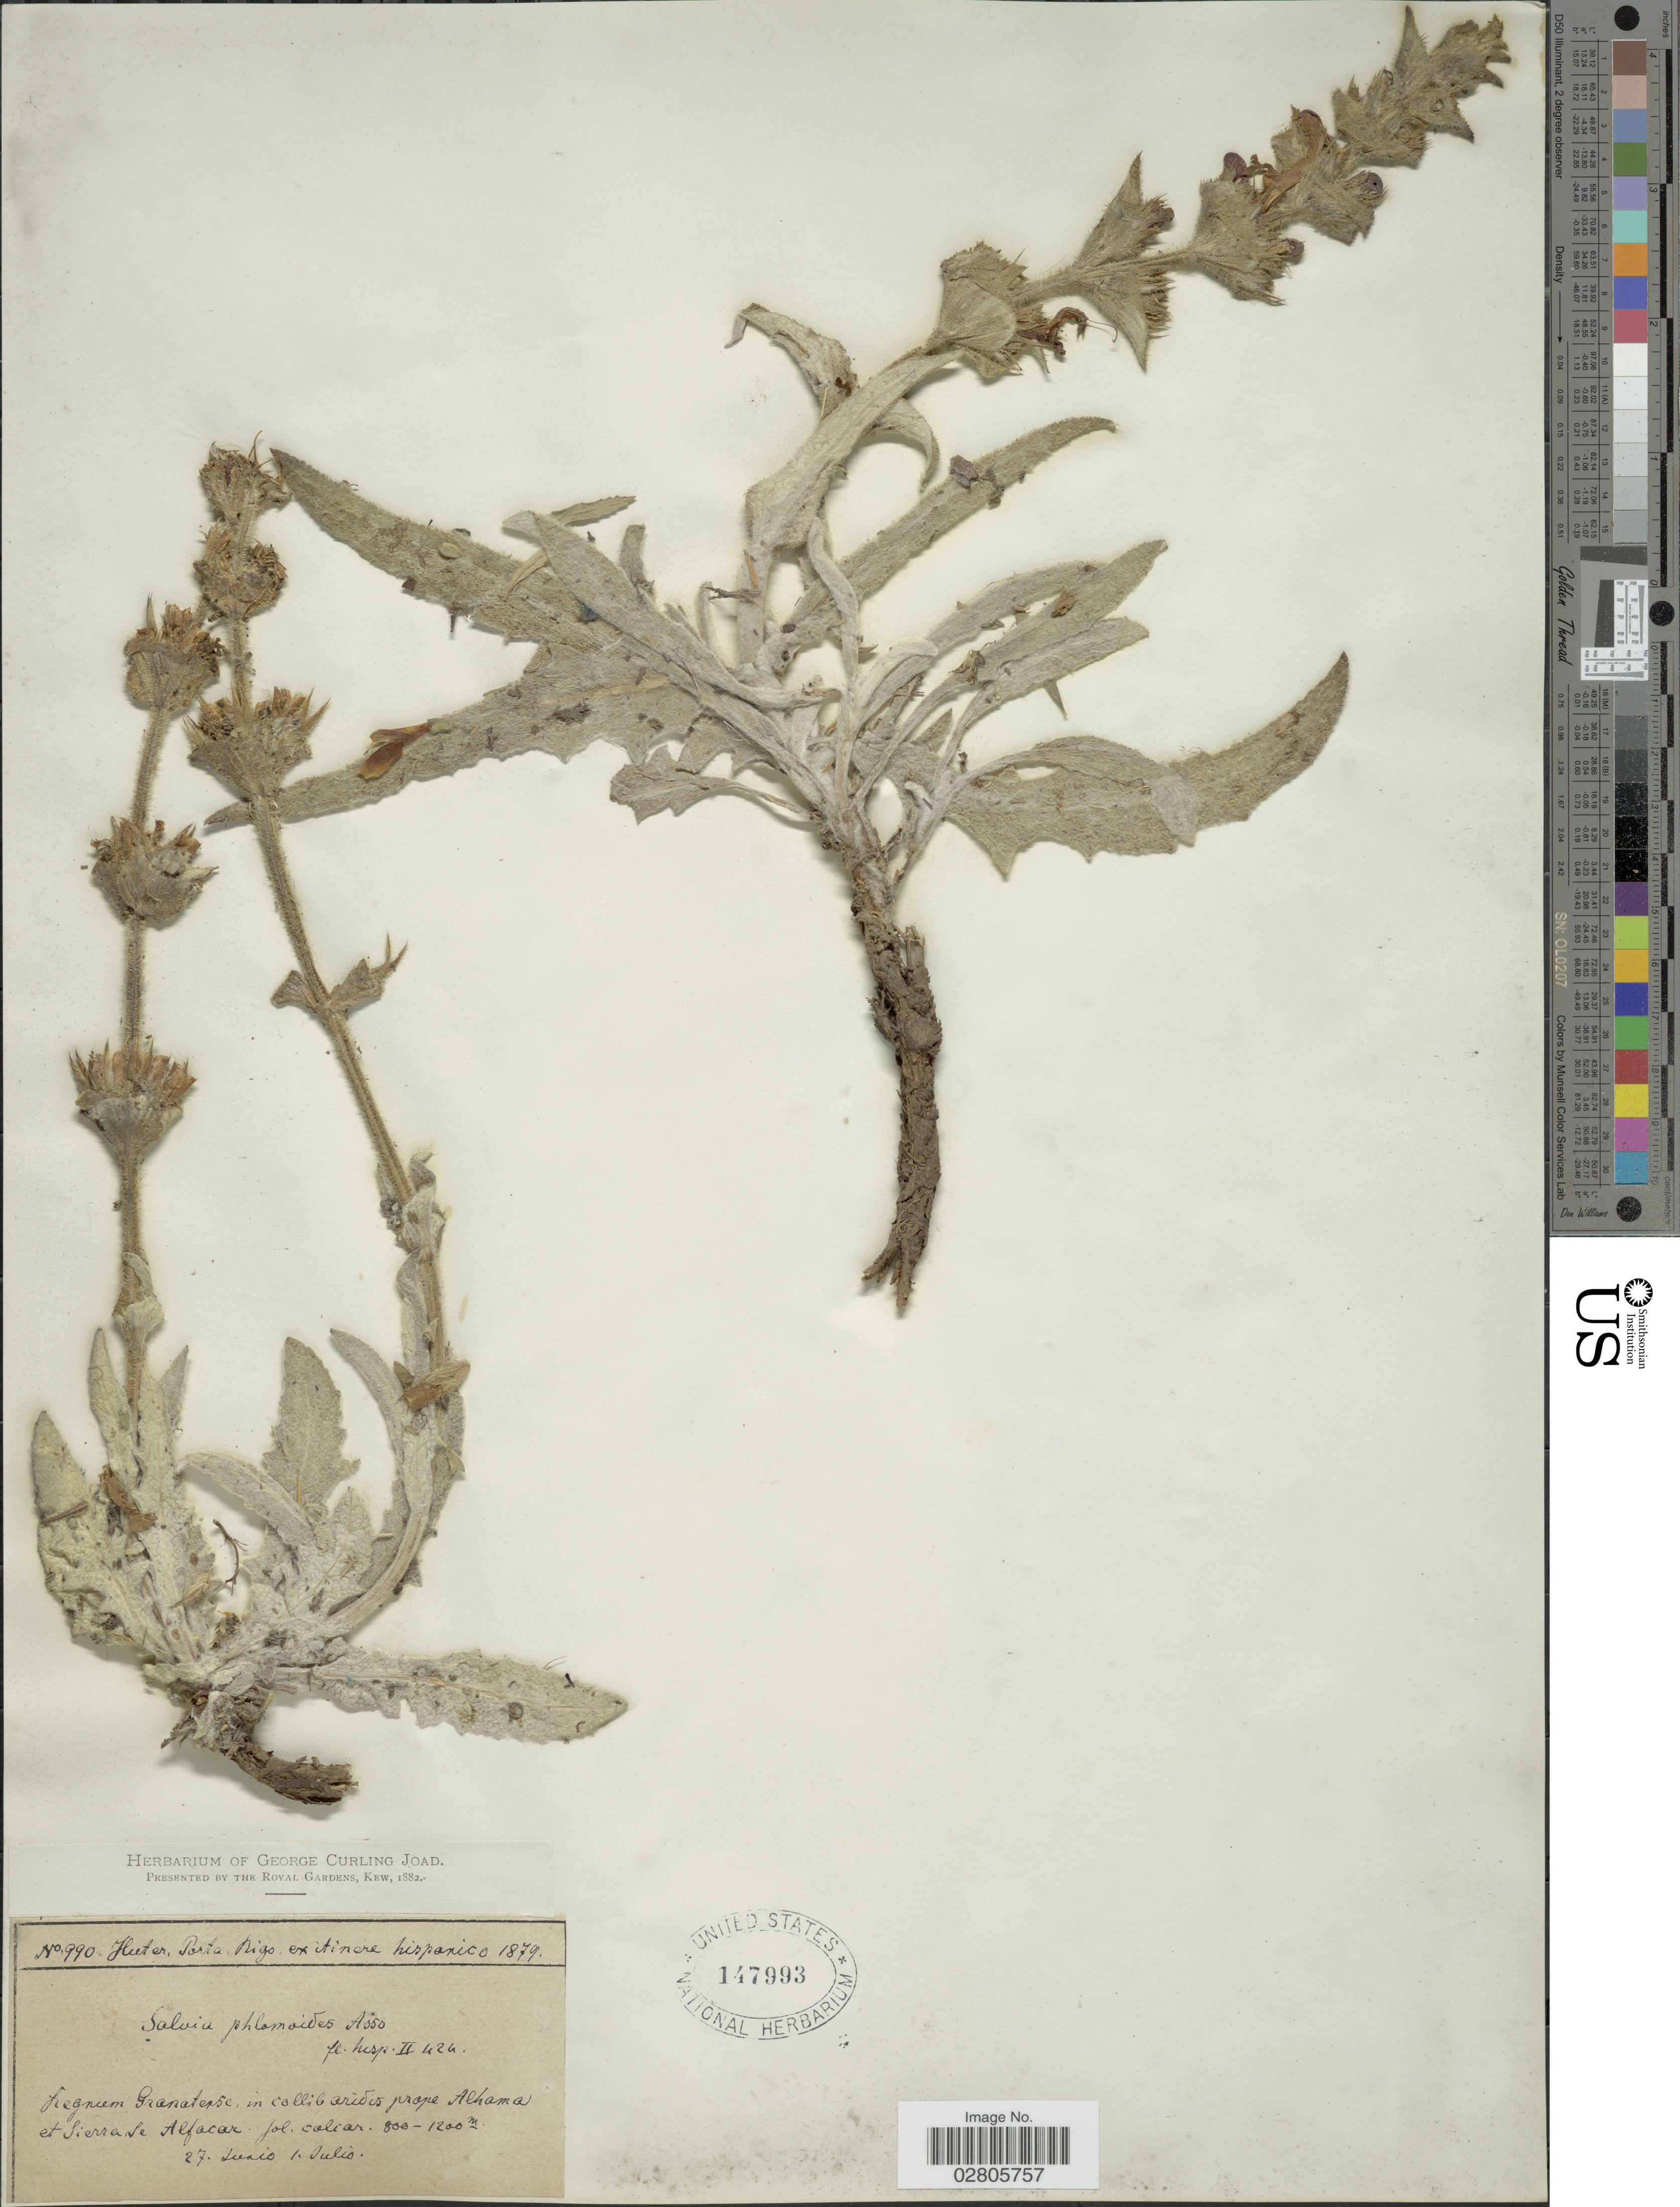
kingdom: Plantae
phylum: Tracheophyta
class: Magnoliopsida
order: Lamiales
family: Lamiaceae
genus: Salvia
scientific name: Salvia phlomoides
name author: Asso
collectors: -. Huter, -- Porta & -- Rigo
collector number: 990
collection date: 1879-06-27/1879-07-01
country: Spain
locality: Hispanico. Fregnum Granaterse, in collibaridis prope Alhama et Sierra Alfacar. fol. coliar.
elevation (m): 800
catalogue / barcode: US 147993